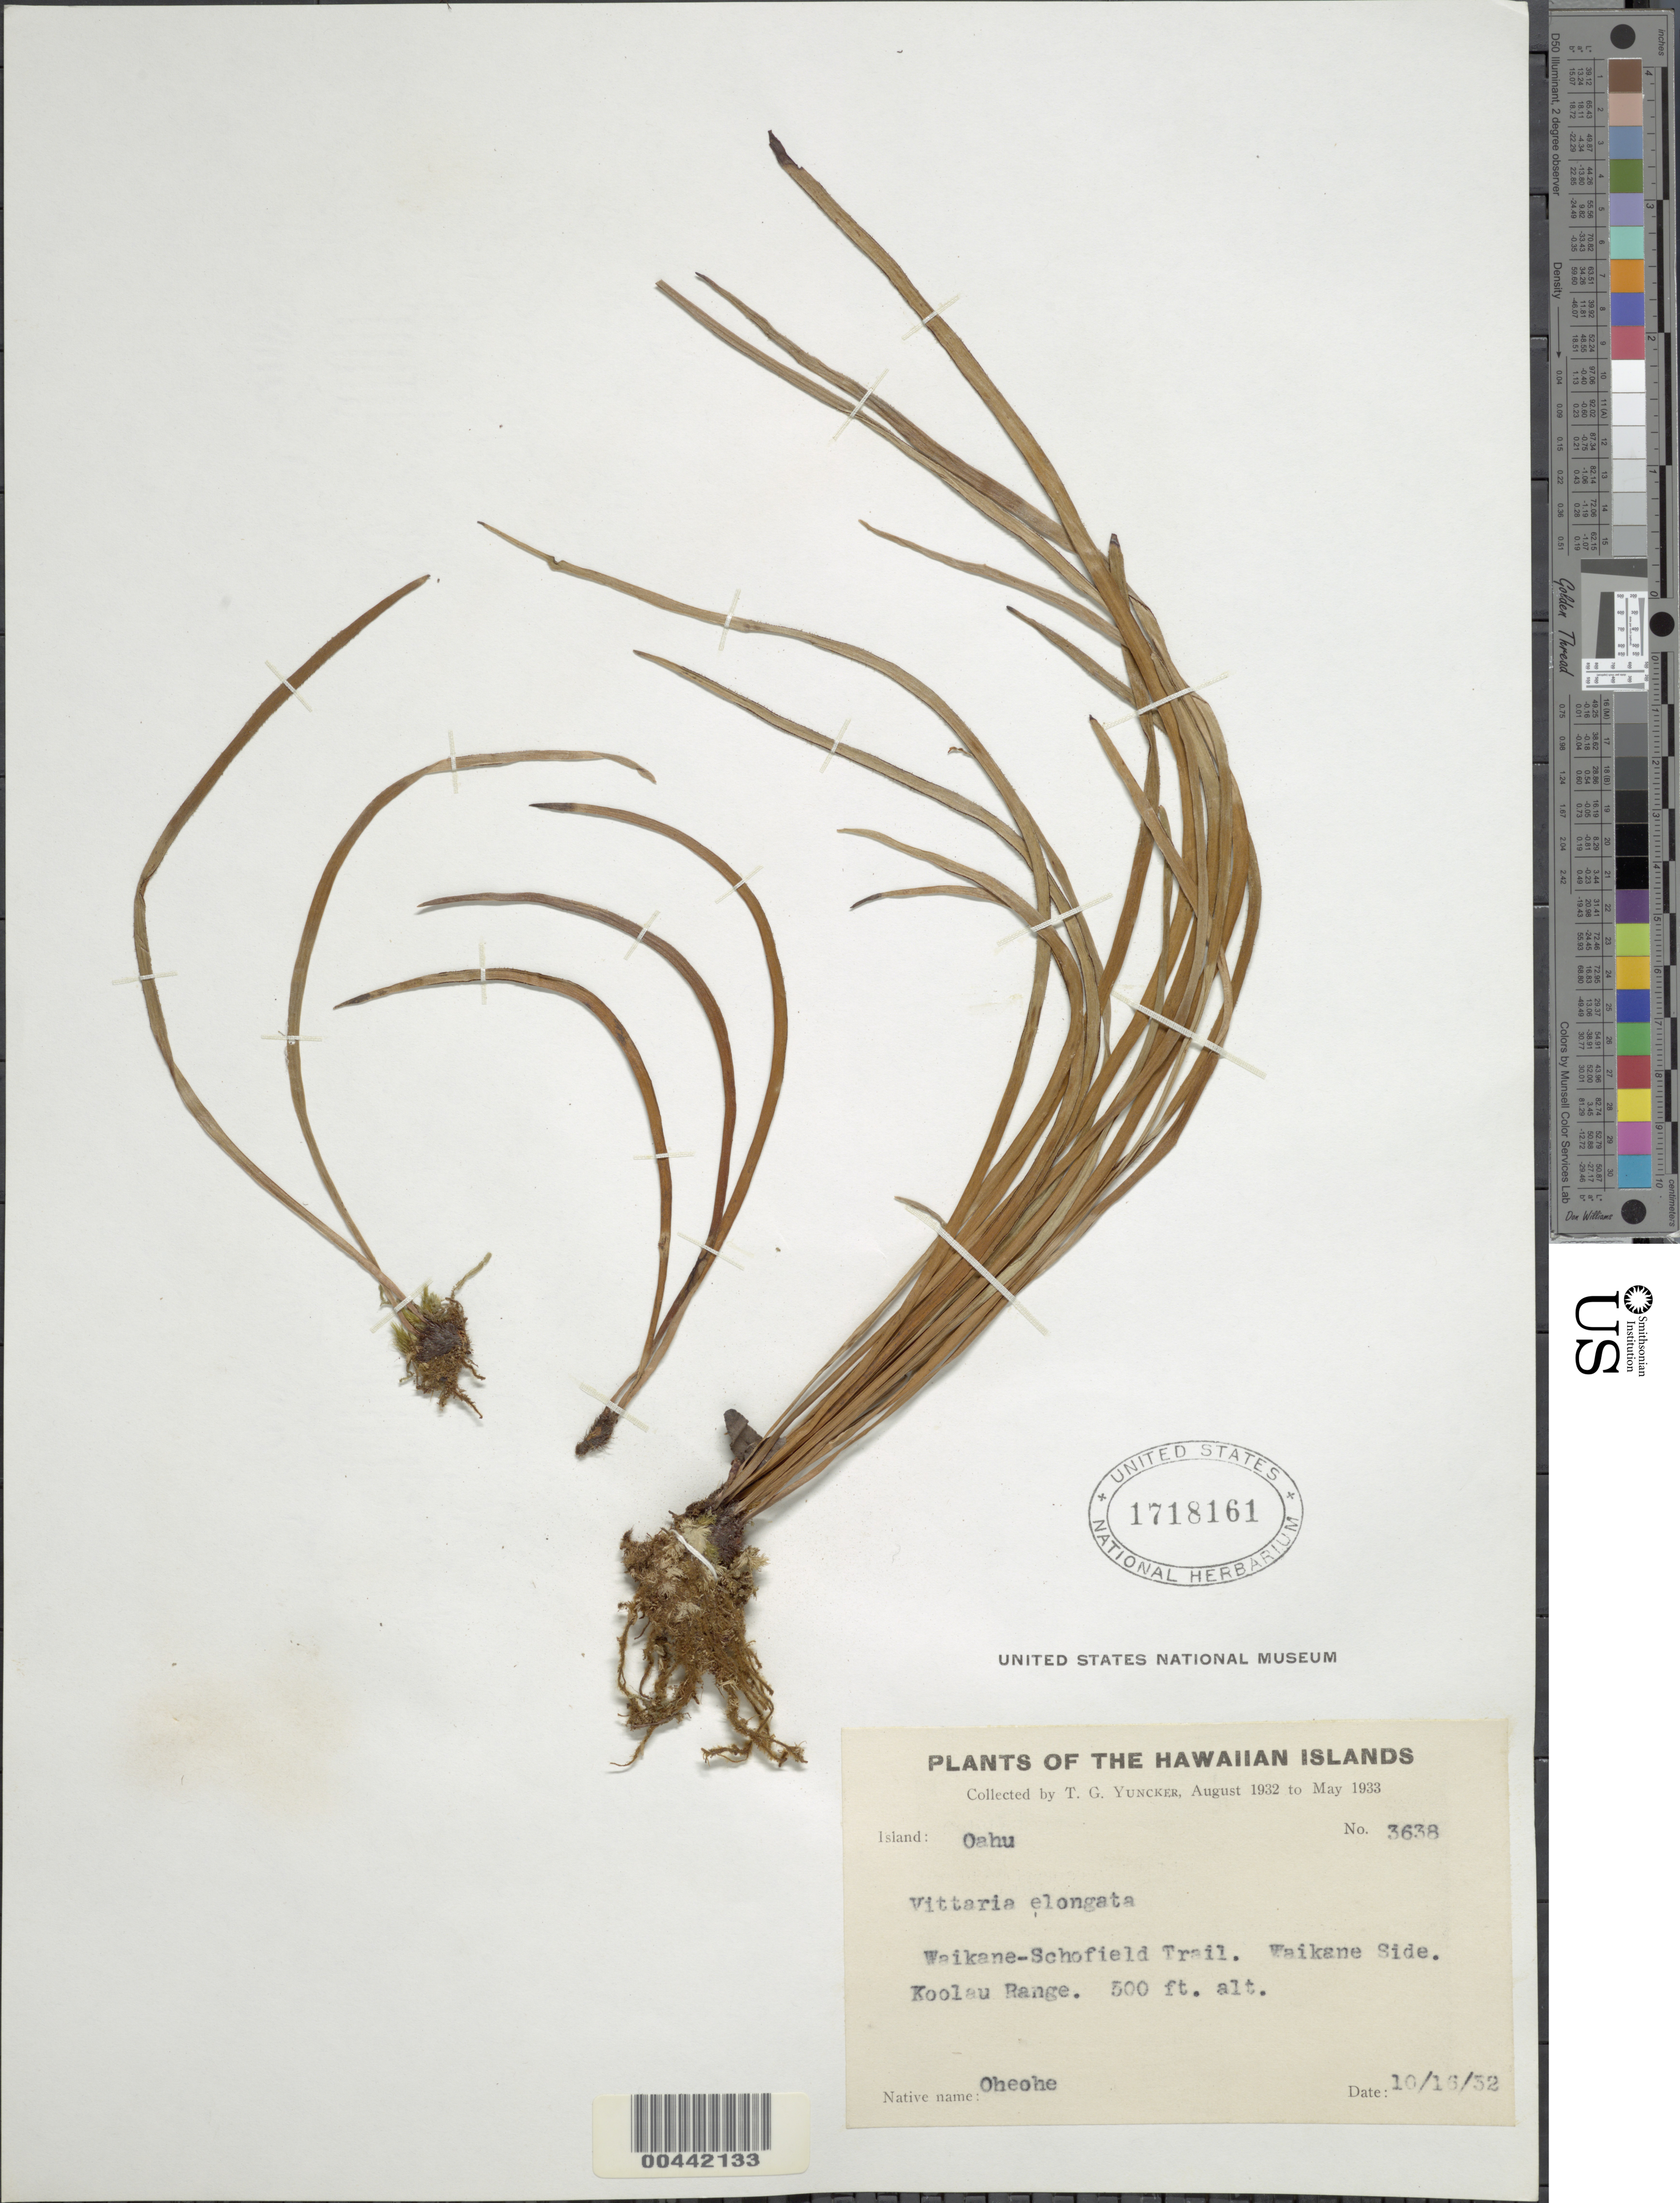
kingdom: Plantae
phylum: Tracheophyta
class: Polypodiopsida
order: Polypodiales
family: Pteridaceae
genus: Haplopteris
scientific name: Haplopteris elongata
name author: (Sw.) Crane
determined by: Wagner, W. L., (BOT), Smithsonian Institution - National Museum of Natural History (UNITED STATES)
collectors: T. G. Yuncker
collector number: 3638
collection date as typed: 16 Oct 1932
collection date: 1932-10-16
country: United States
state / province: Hawaii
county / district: Honolulu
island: Oahu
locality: Waikane-Schofield Trail. Waikane side Koolau Range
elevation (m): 152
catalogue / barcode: US 1718161